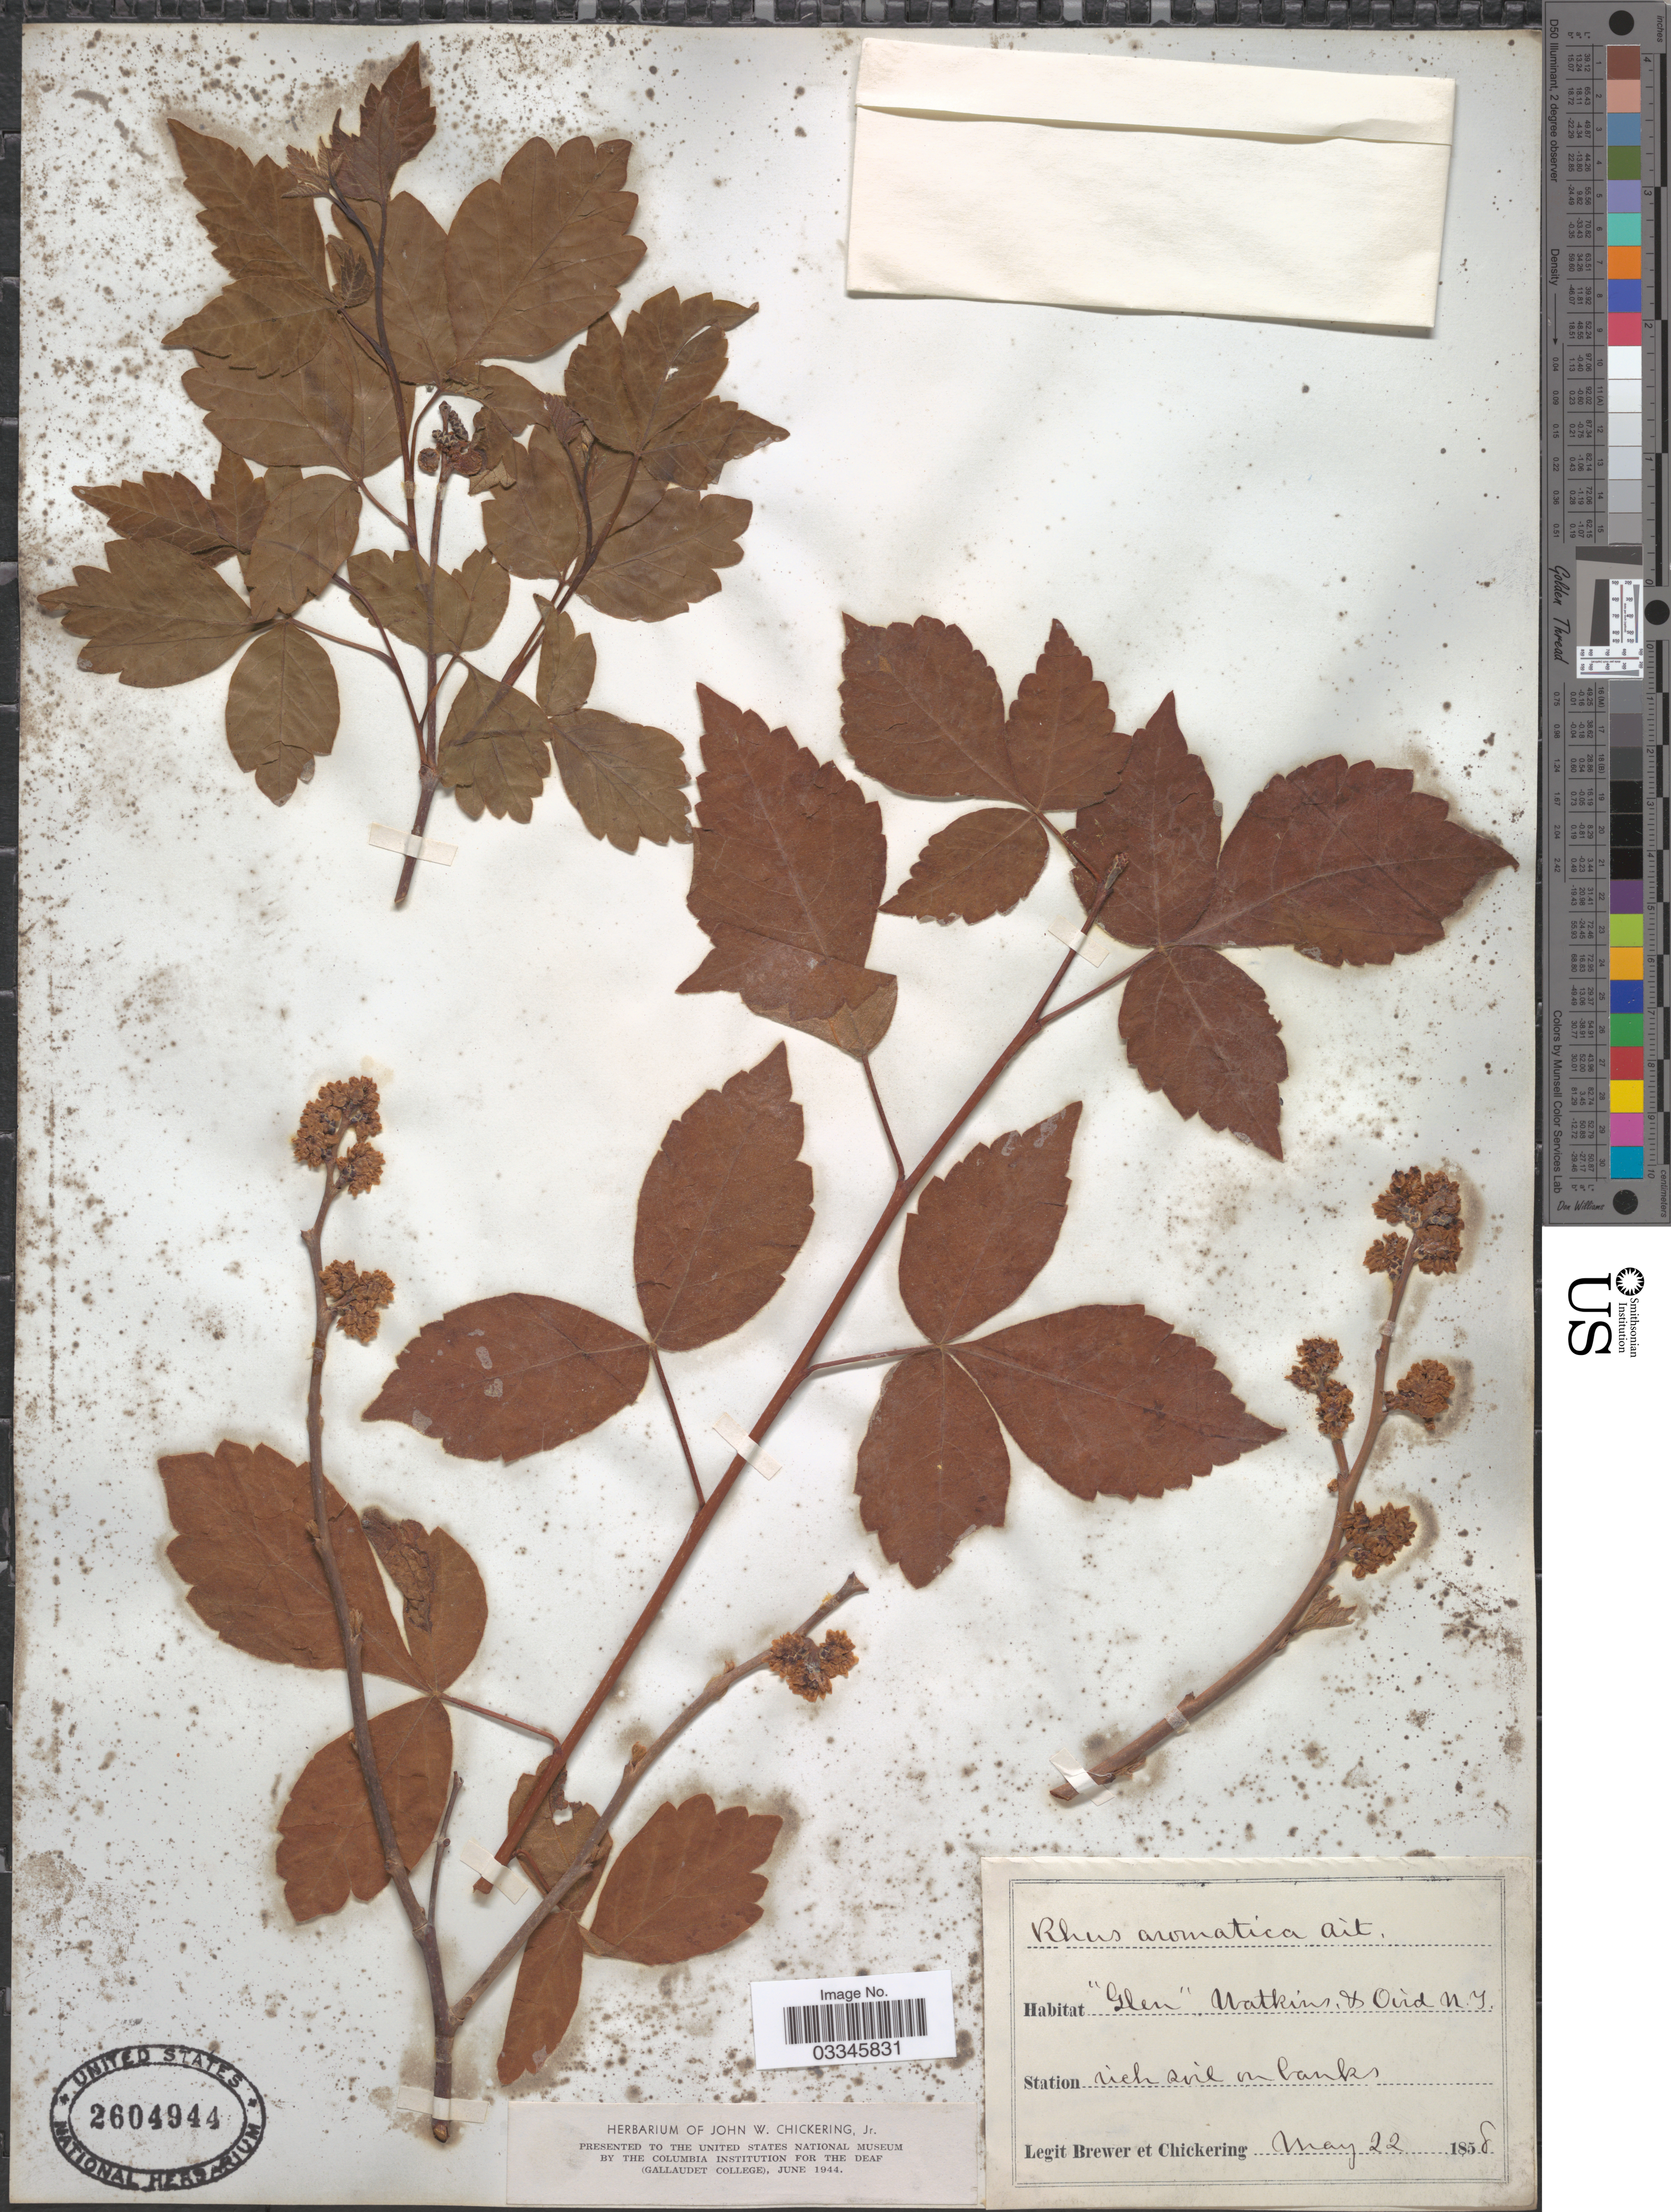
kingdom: Plantae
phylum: Tracheophyta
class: Magnoliopsida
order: Sapindales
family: Anacardiaceae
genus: Rhus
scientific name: Rhus crenata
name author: Thunb.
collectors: -. Brewer & J. Chickering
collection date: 1858-05-22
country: United States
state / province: New York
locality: Glen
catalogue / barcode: US 2604944